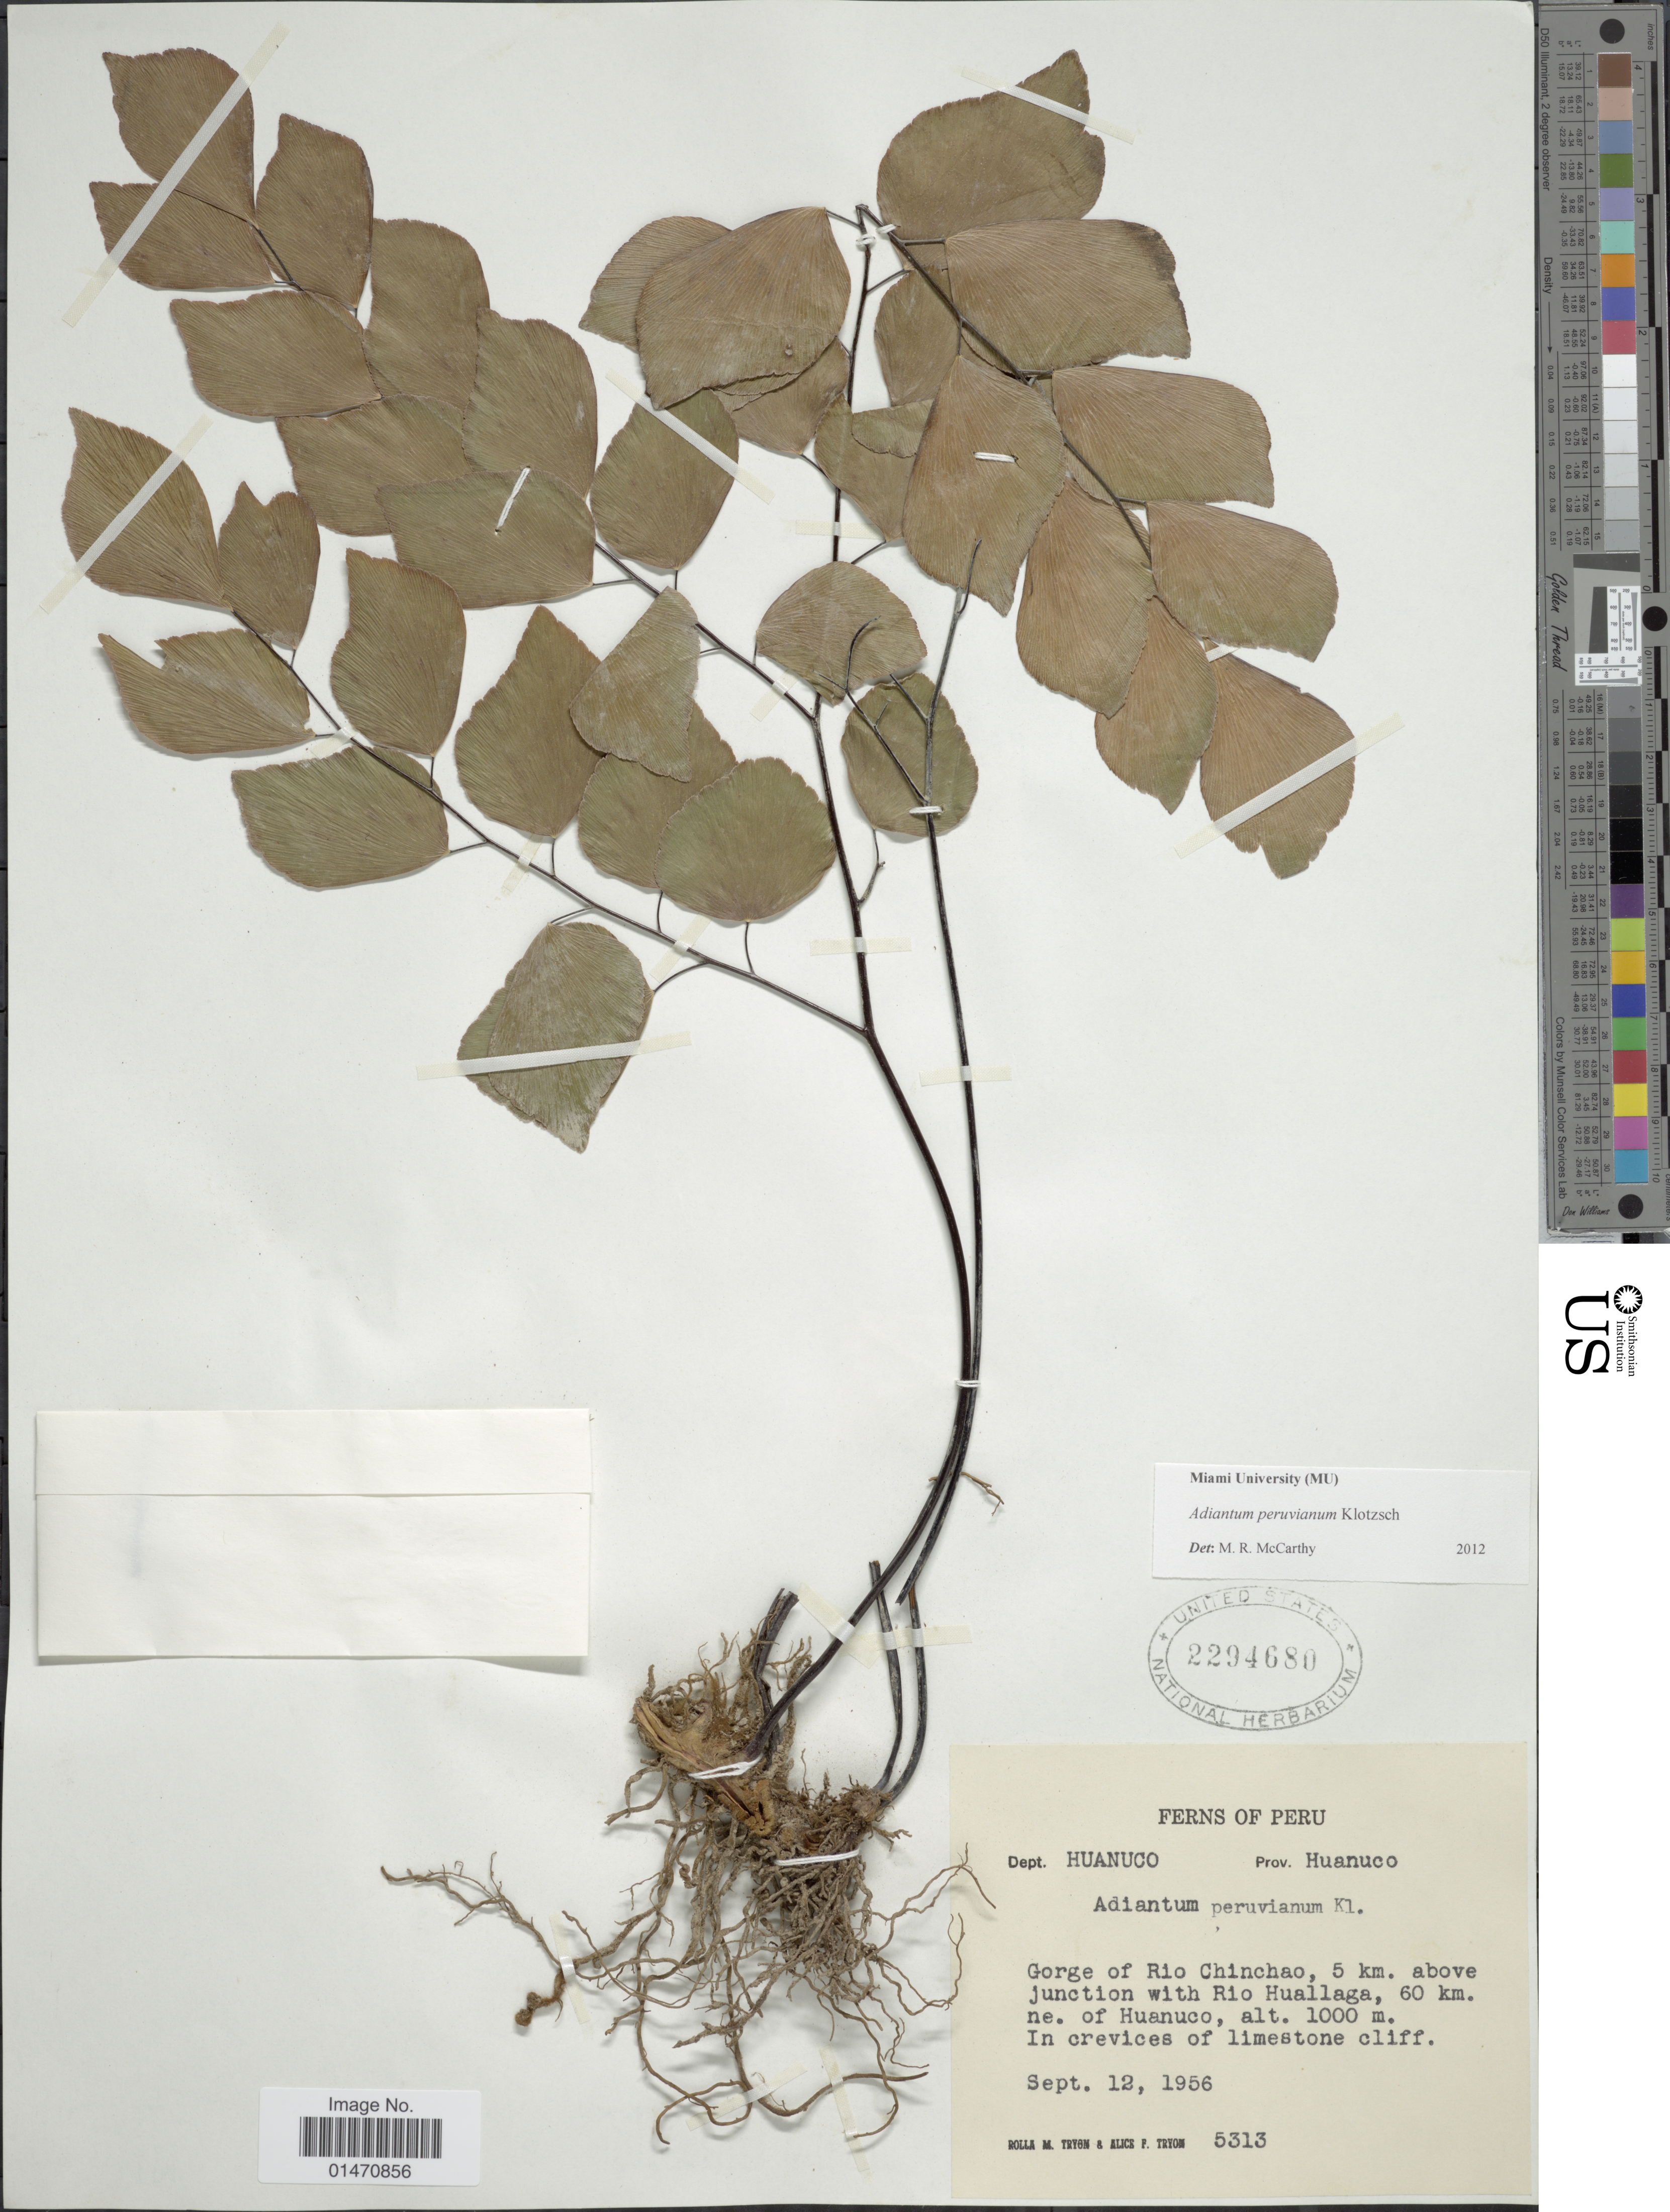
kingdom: Plantae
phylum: Tracheophyta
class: Polypodiopsida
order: Polypodiales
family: Pteridaceae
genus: Adiantum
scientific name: Adiantum peruvianum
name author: Klotzsch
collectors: R. M. Tryon & A. F. Tryon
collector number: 5313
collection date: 1956-09-12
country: Peru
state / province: Huánuco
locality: Dept. Huanuco, Prov. Huanuco, Gorge of Rio Chinchao, 5km above junction with Rio Huallaga, 60km ne. of Huanuco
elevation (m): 1000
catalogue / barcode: US 2294680